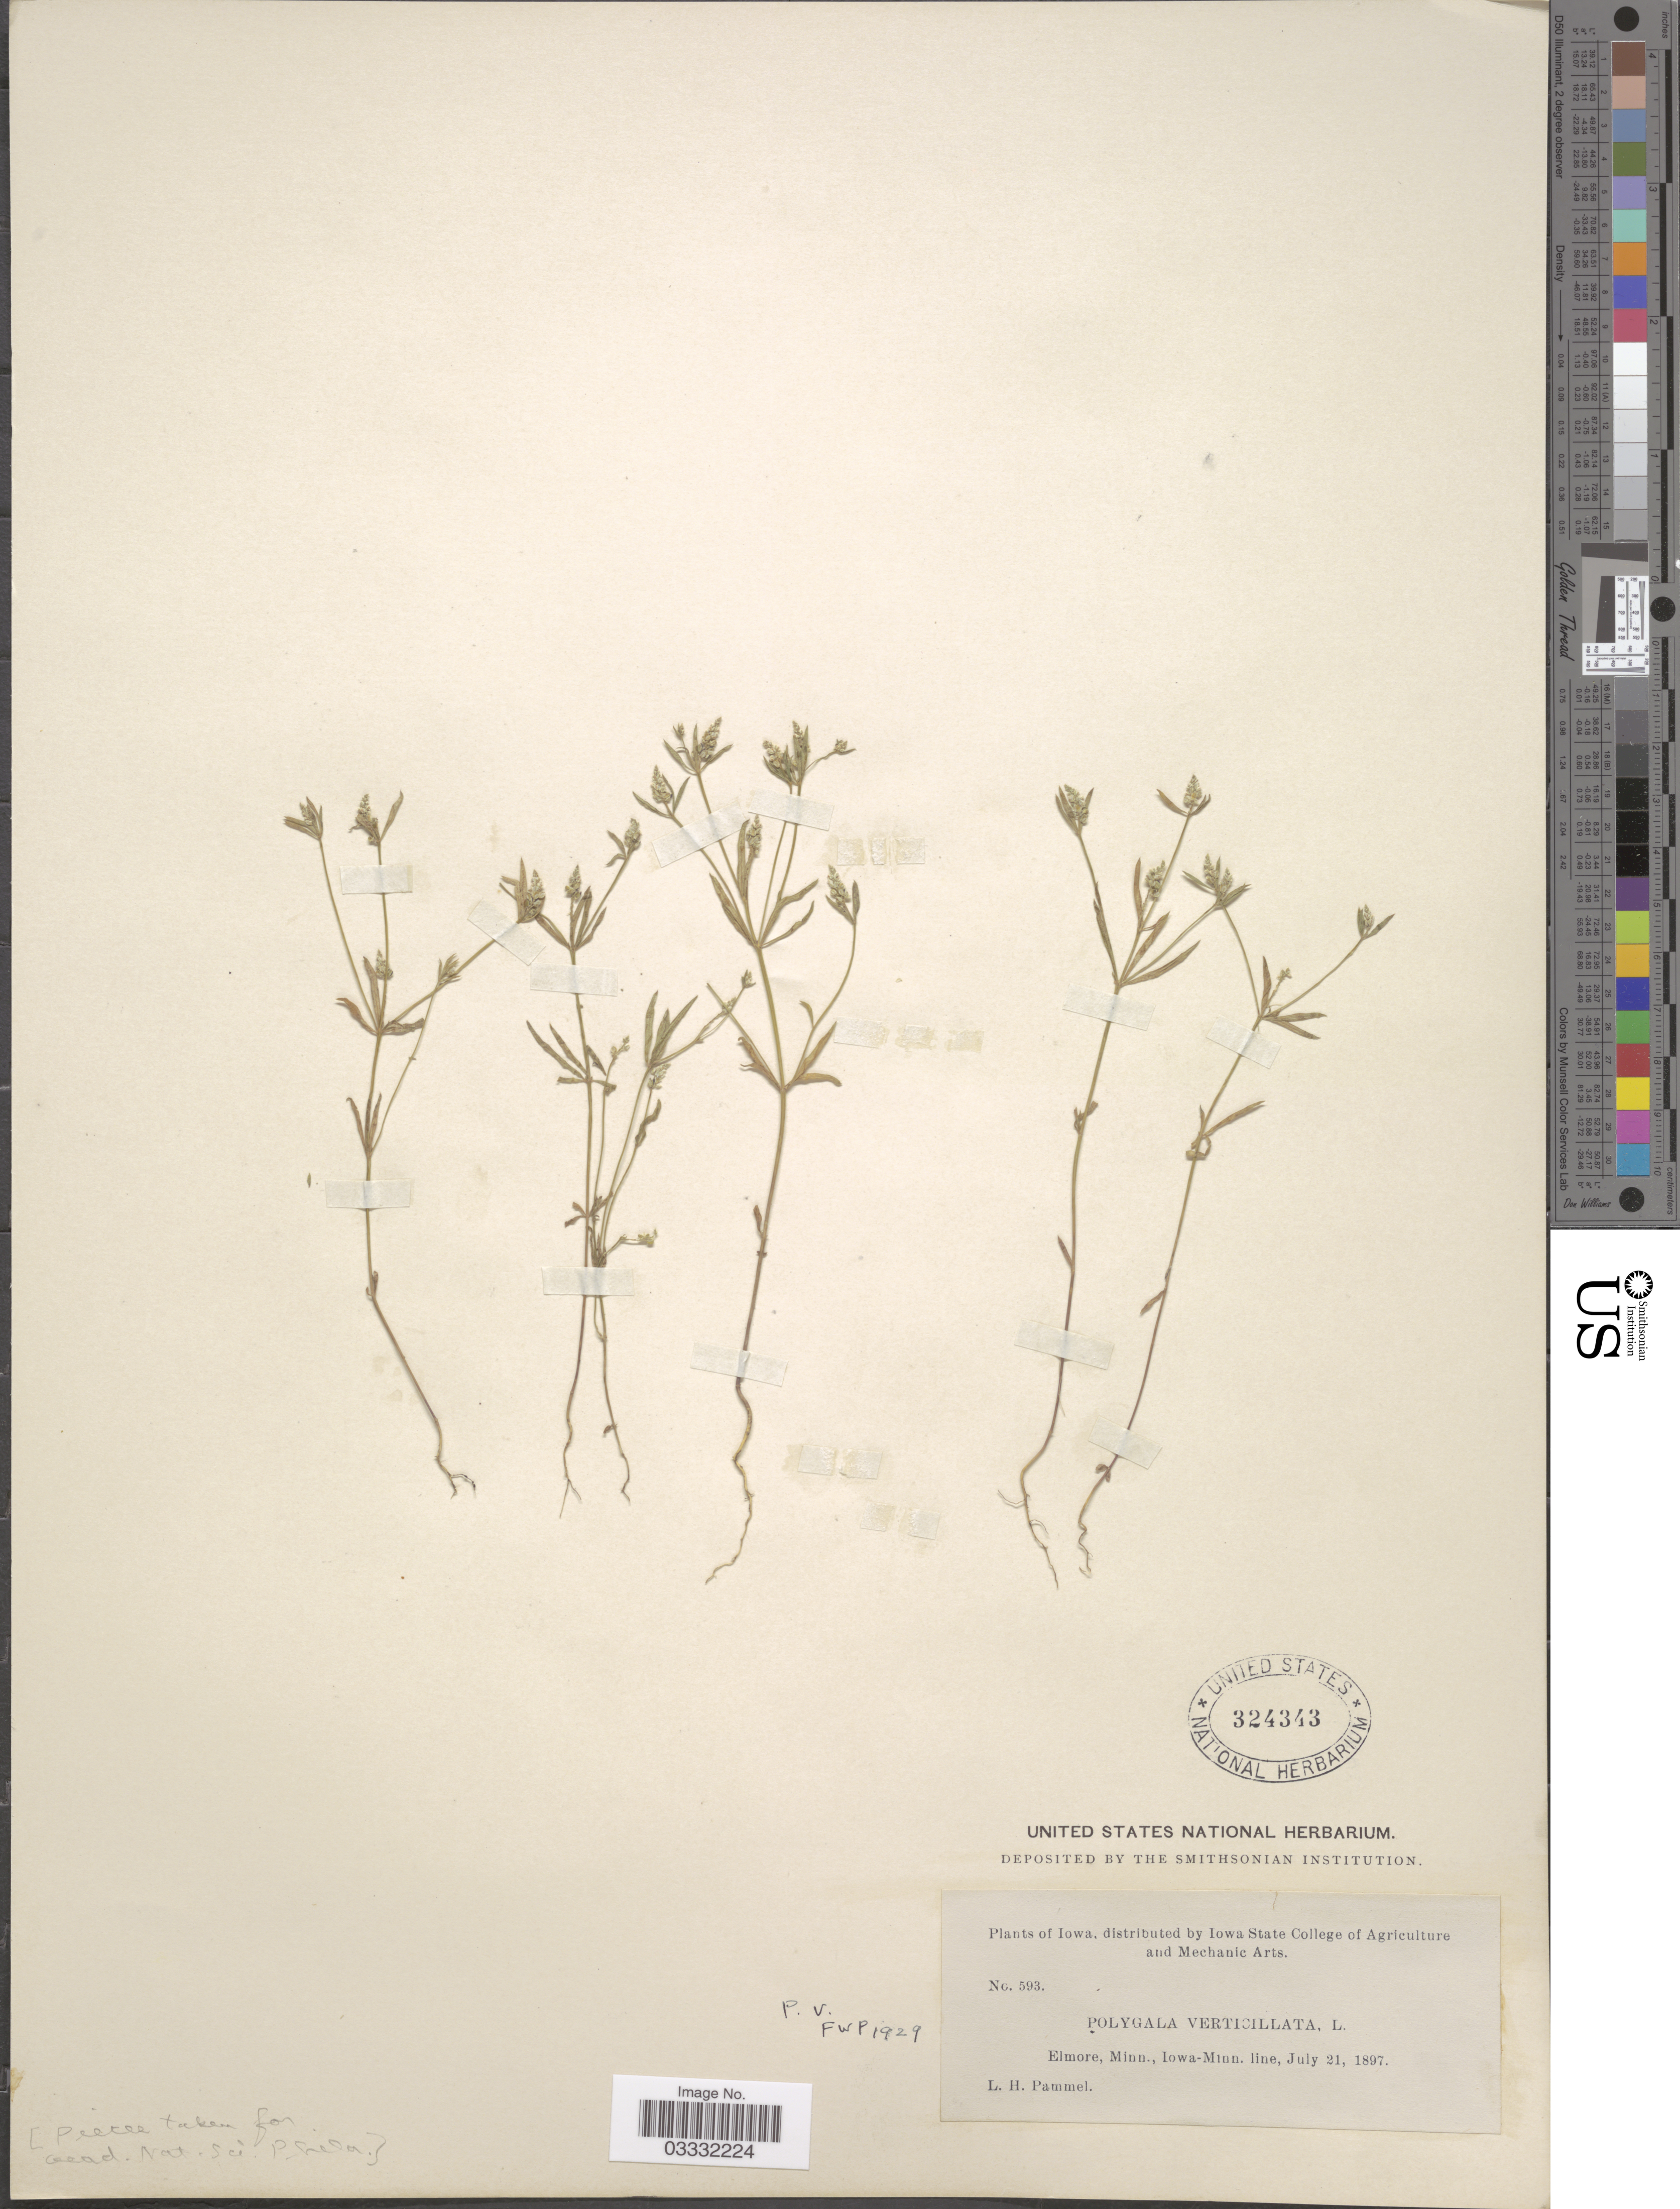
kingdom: Plantae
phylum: Tracheophyta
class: Magnoliopsida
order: Fabales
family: Polygalaceae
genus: Polygala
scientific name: Polygala verticillata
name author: L.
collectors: L. Pammel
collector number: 593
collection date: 1897-07-21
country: United States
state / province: Minnesota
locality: Elmore, Minn., Iowa-Minn. line.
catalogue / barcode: US 324343